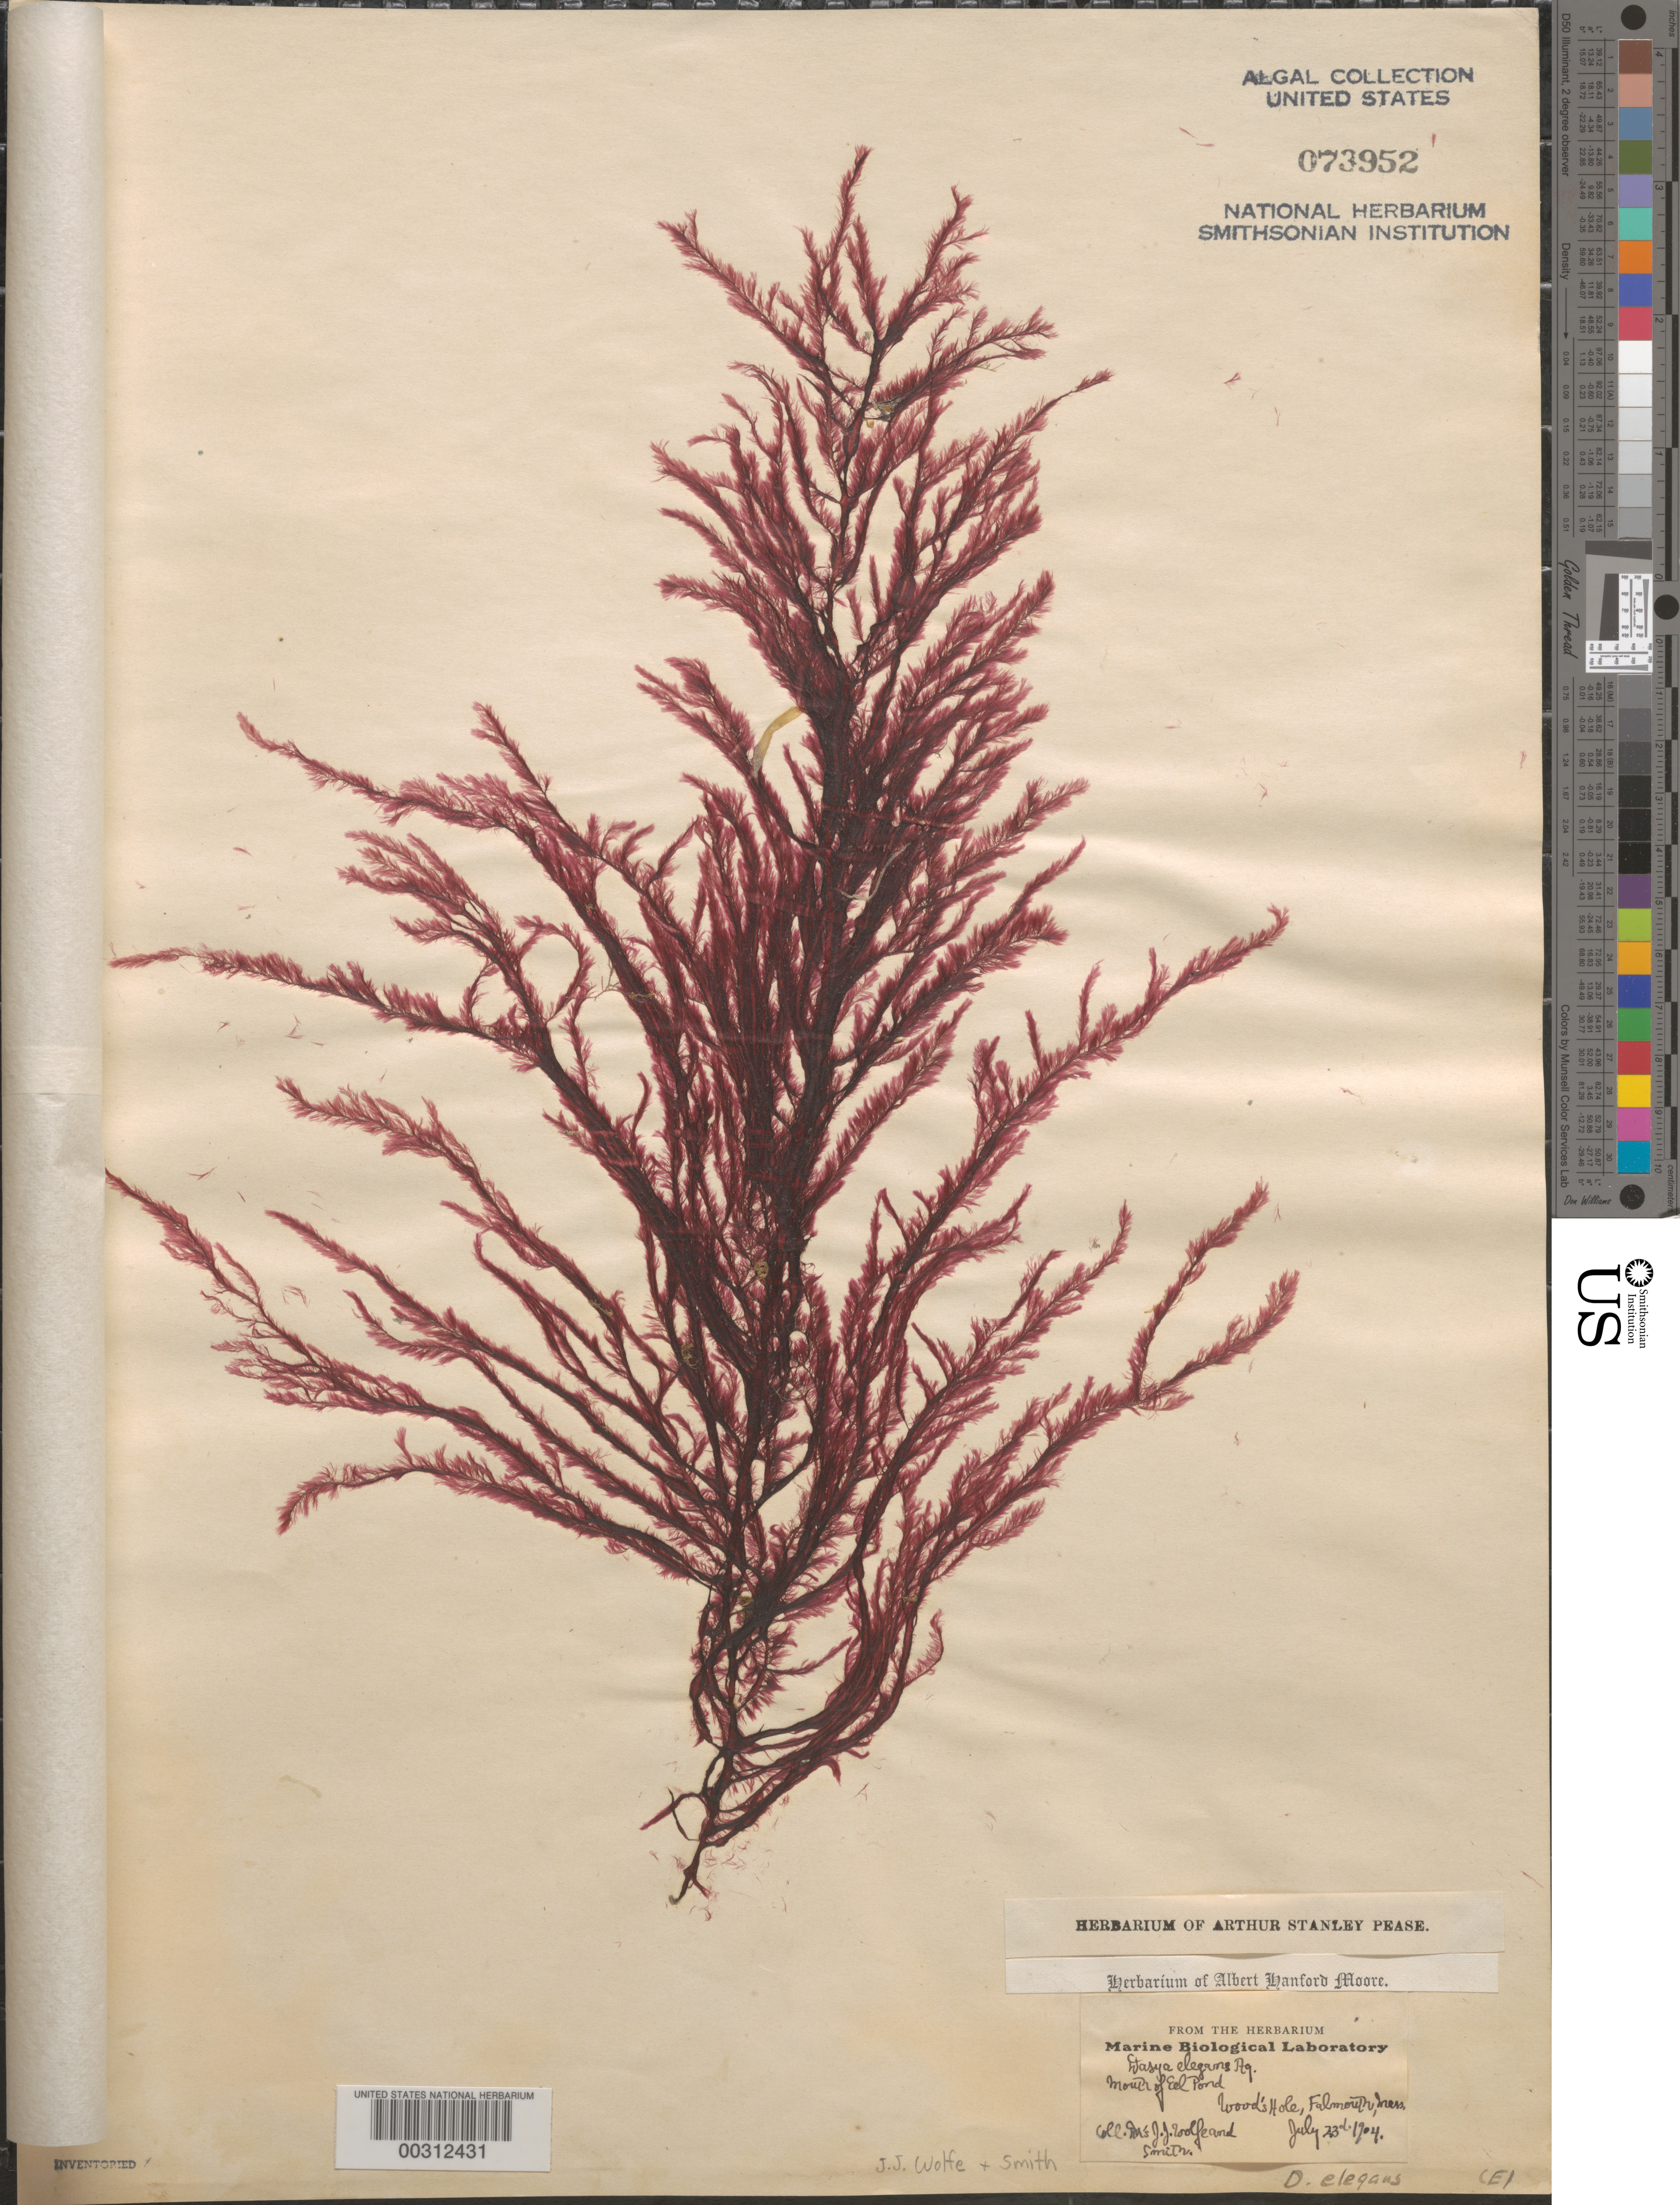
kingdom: Plantae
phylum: Rhodophyta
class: Florideophyceae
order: Ceramiales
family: Dasyaceae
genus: Dasya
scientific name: Dasya pedicellata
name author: (C. Agardh) C. Agardh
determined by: Algae name updating Project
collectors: J. Wolfe & -- Smith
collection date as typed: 23 Jul 1904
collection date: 1904-07-23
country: United States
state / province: Massachusetts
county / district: Barnstable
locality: Woods Hole, Eel Pond mouth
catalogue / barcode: US 73952